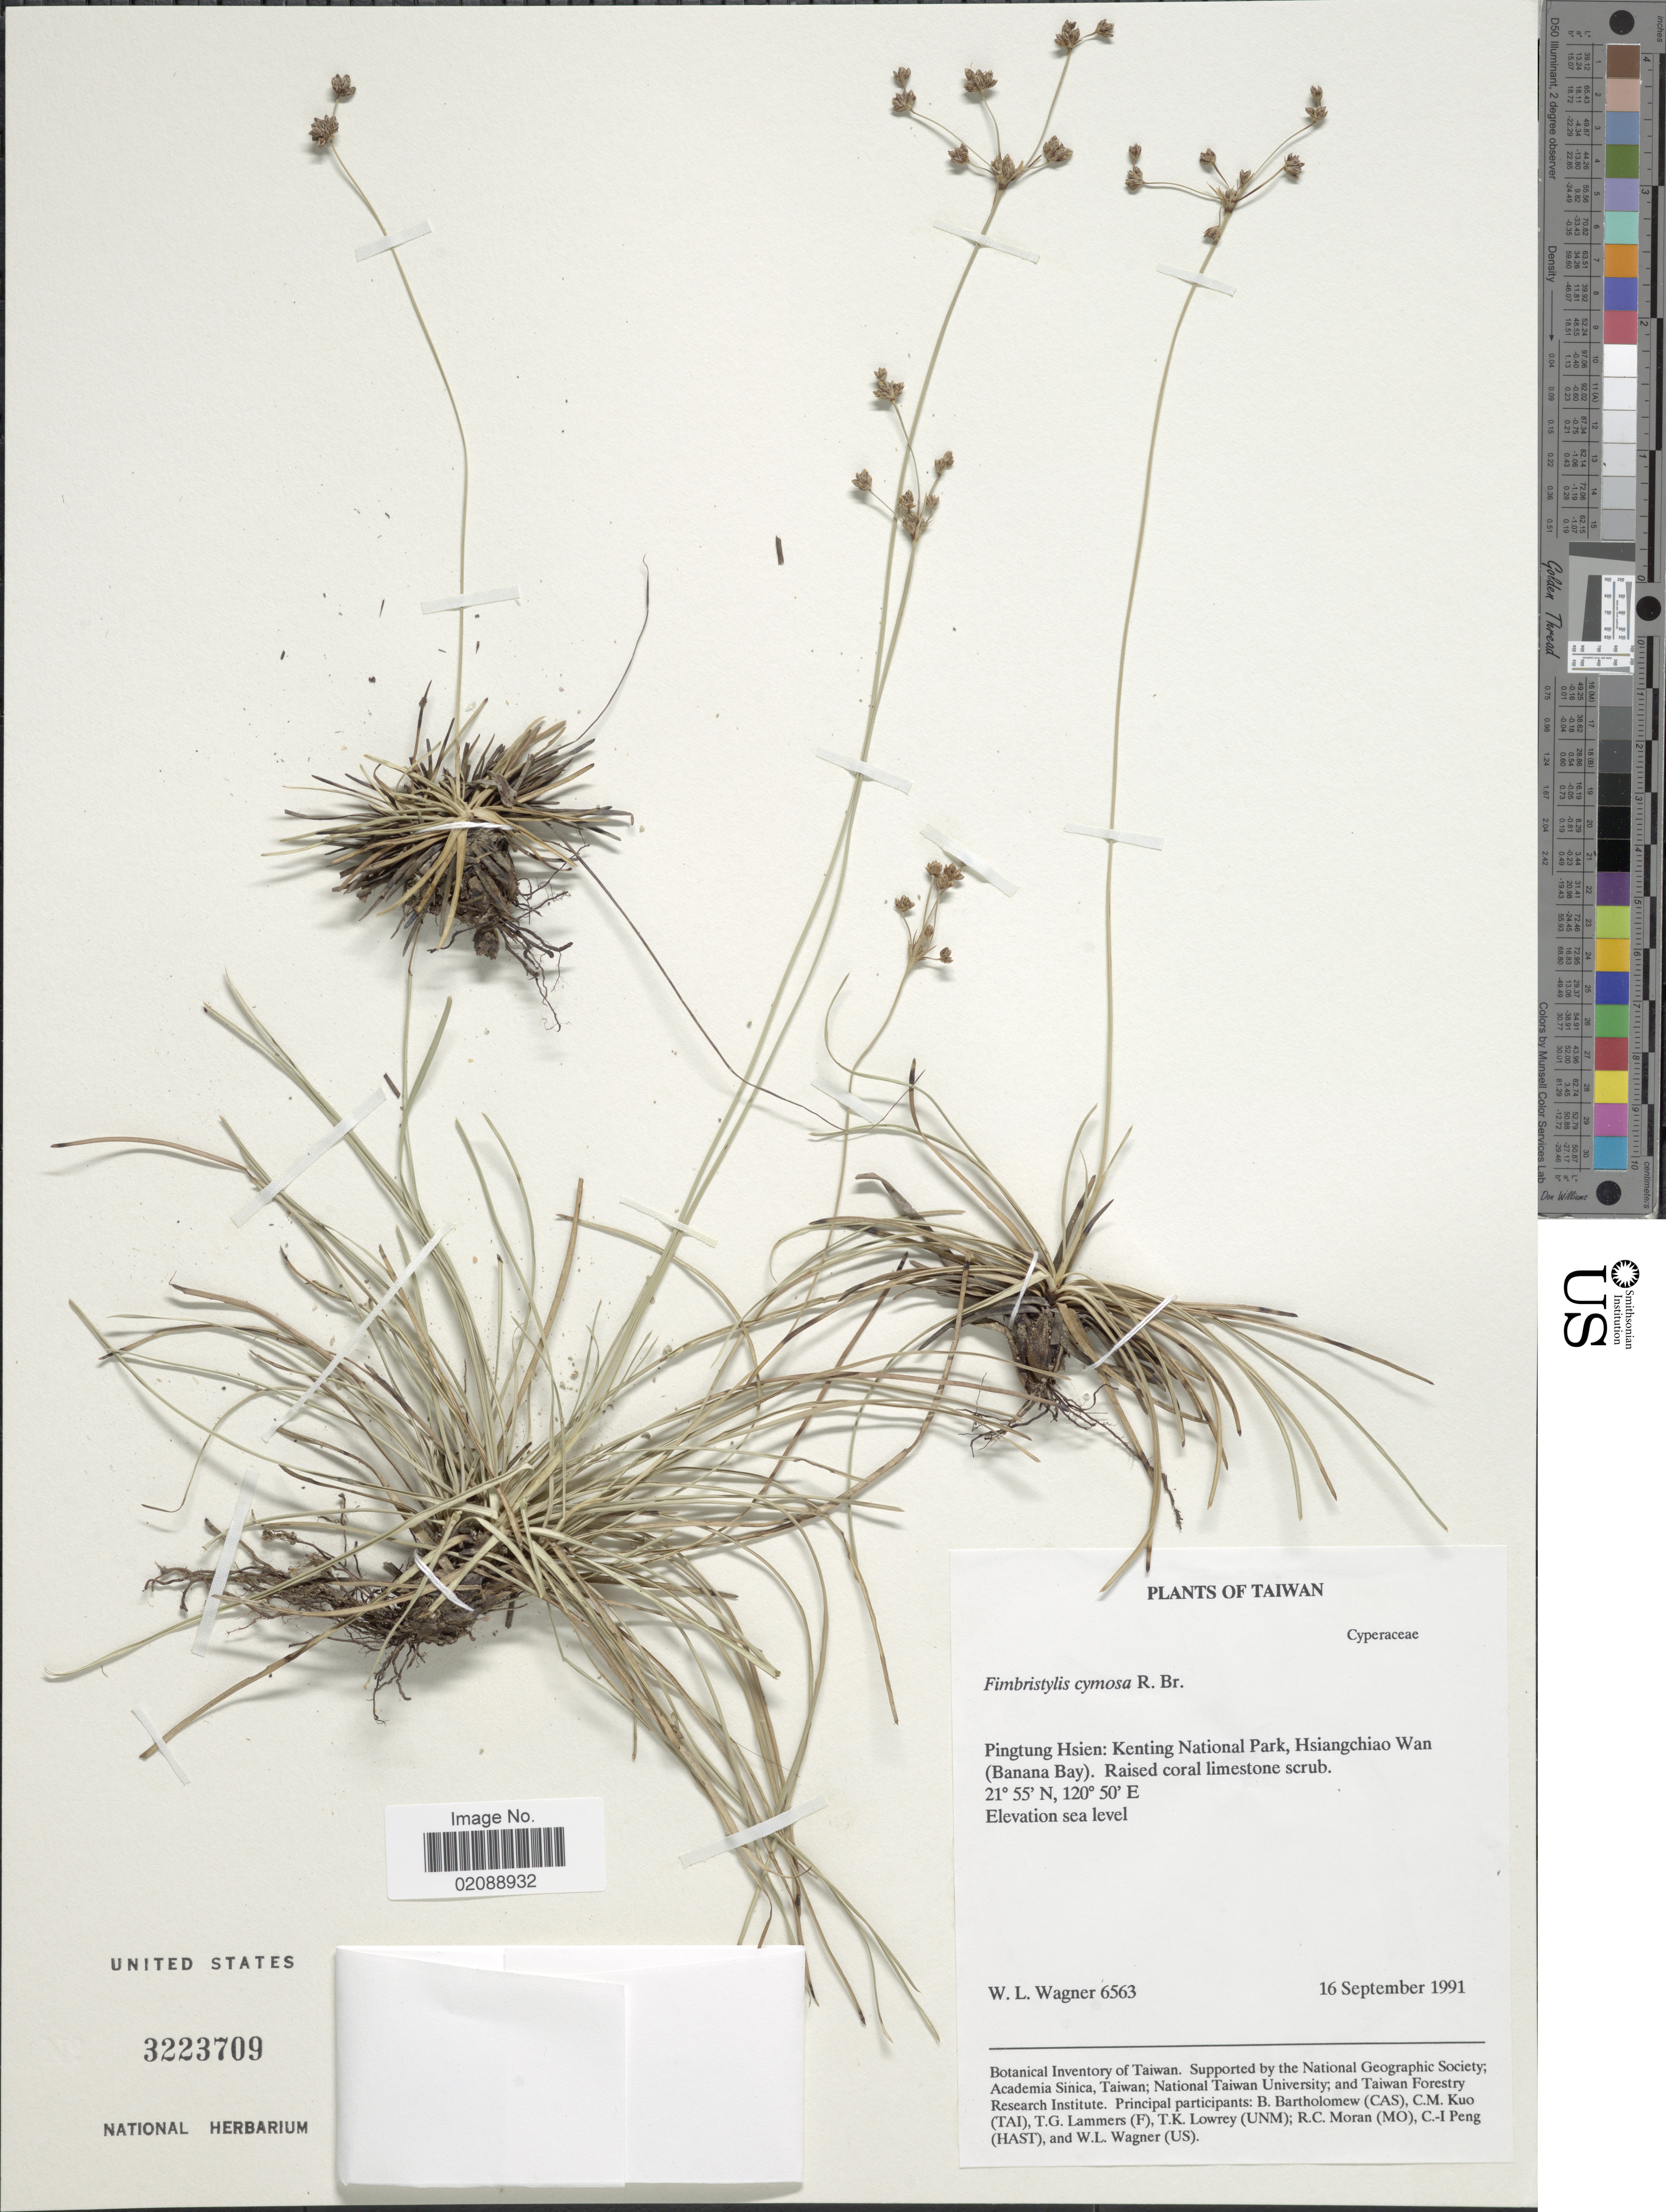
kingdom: Plantae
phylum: Tracheophyta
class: Liliopsida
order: Poales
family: Cyperaceae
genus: Fimbristylis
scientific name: Fimbristylis cymosa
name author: R. Br.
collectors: W. L. Wagner, B. Bartholomew, C. Kuo, T. Lammers & et al.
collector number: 6563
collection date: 1991-09-16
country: Taiwan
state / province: Pingtung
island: Taiwan [Formosa]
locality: Pintung Hsien: Kenting National Park, Hsiangchiao Wan (Banana Bay).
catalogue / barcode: US 3223709